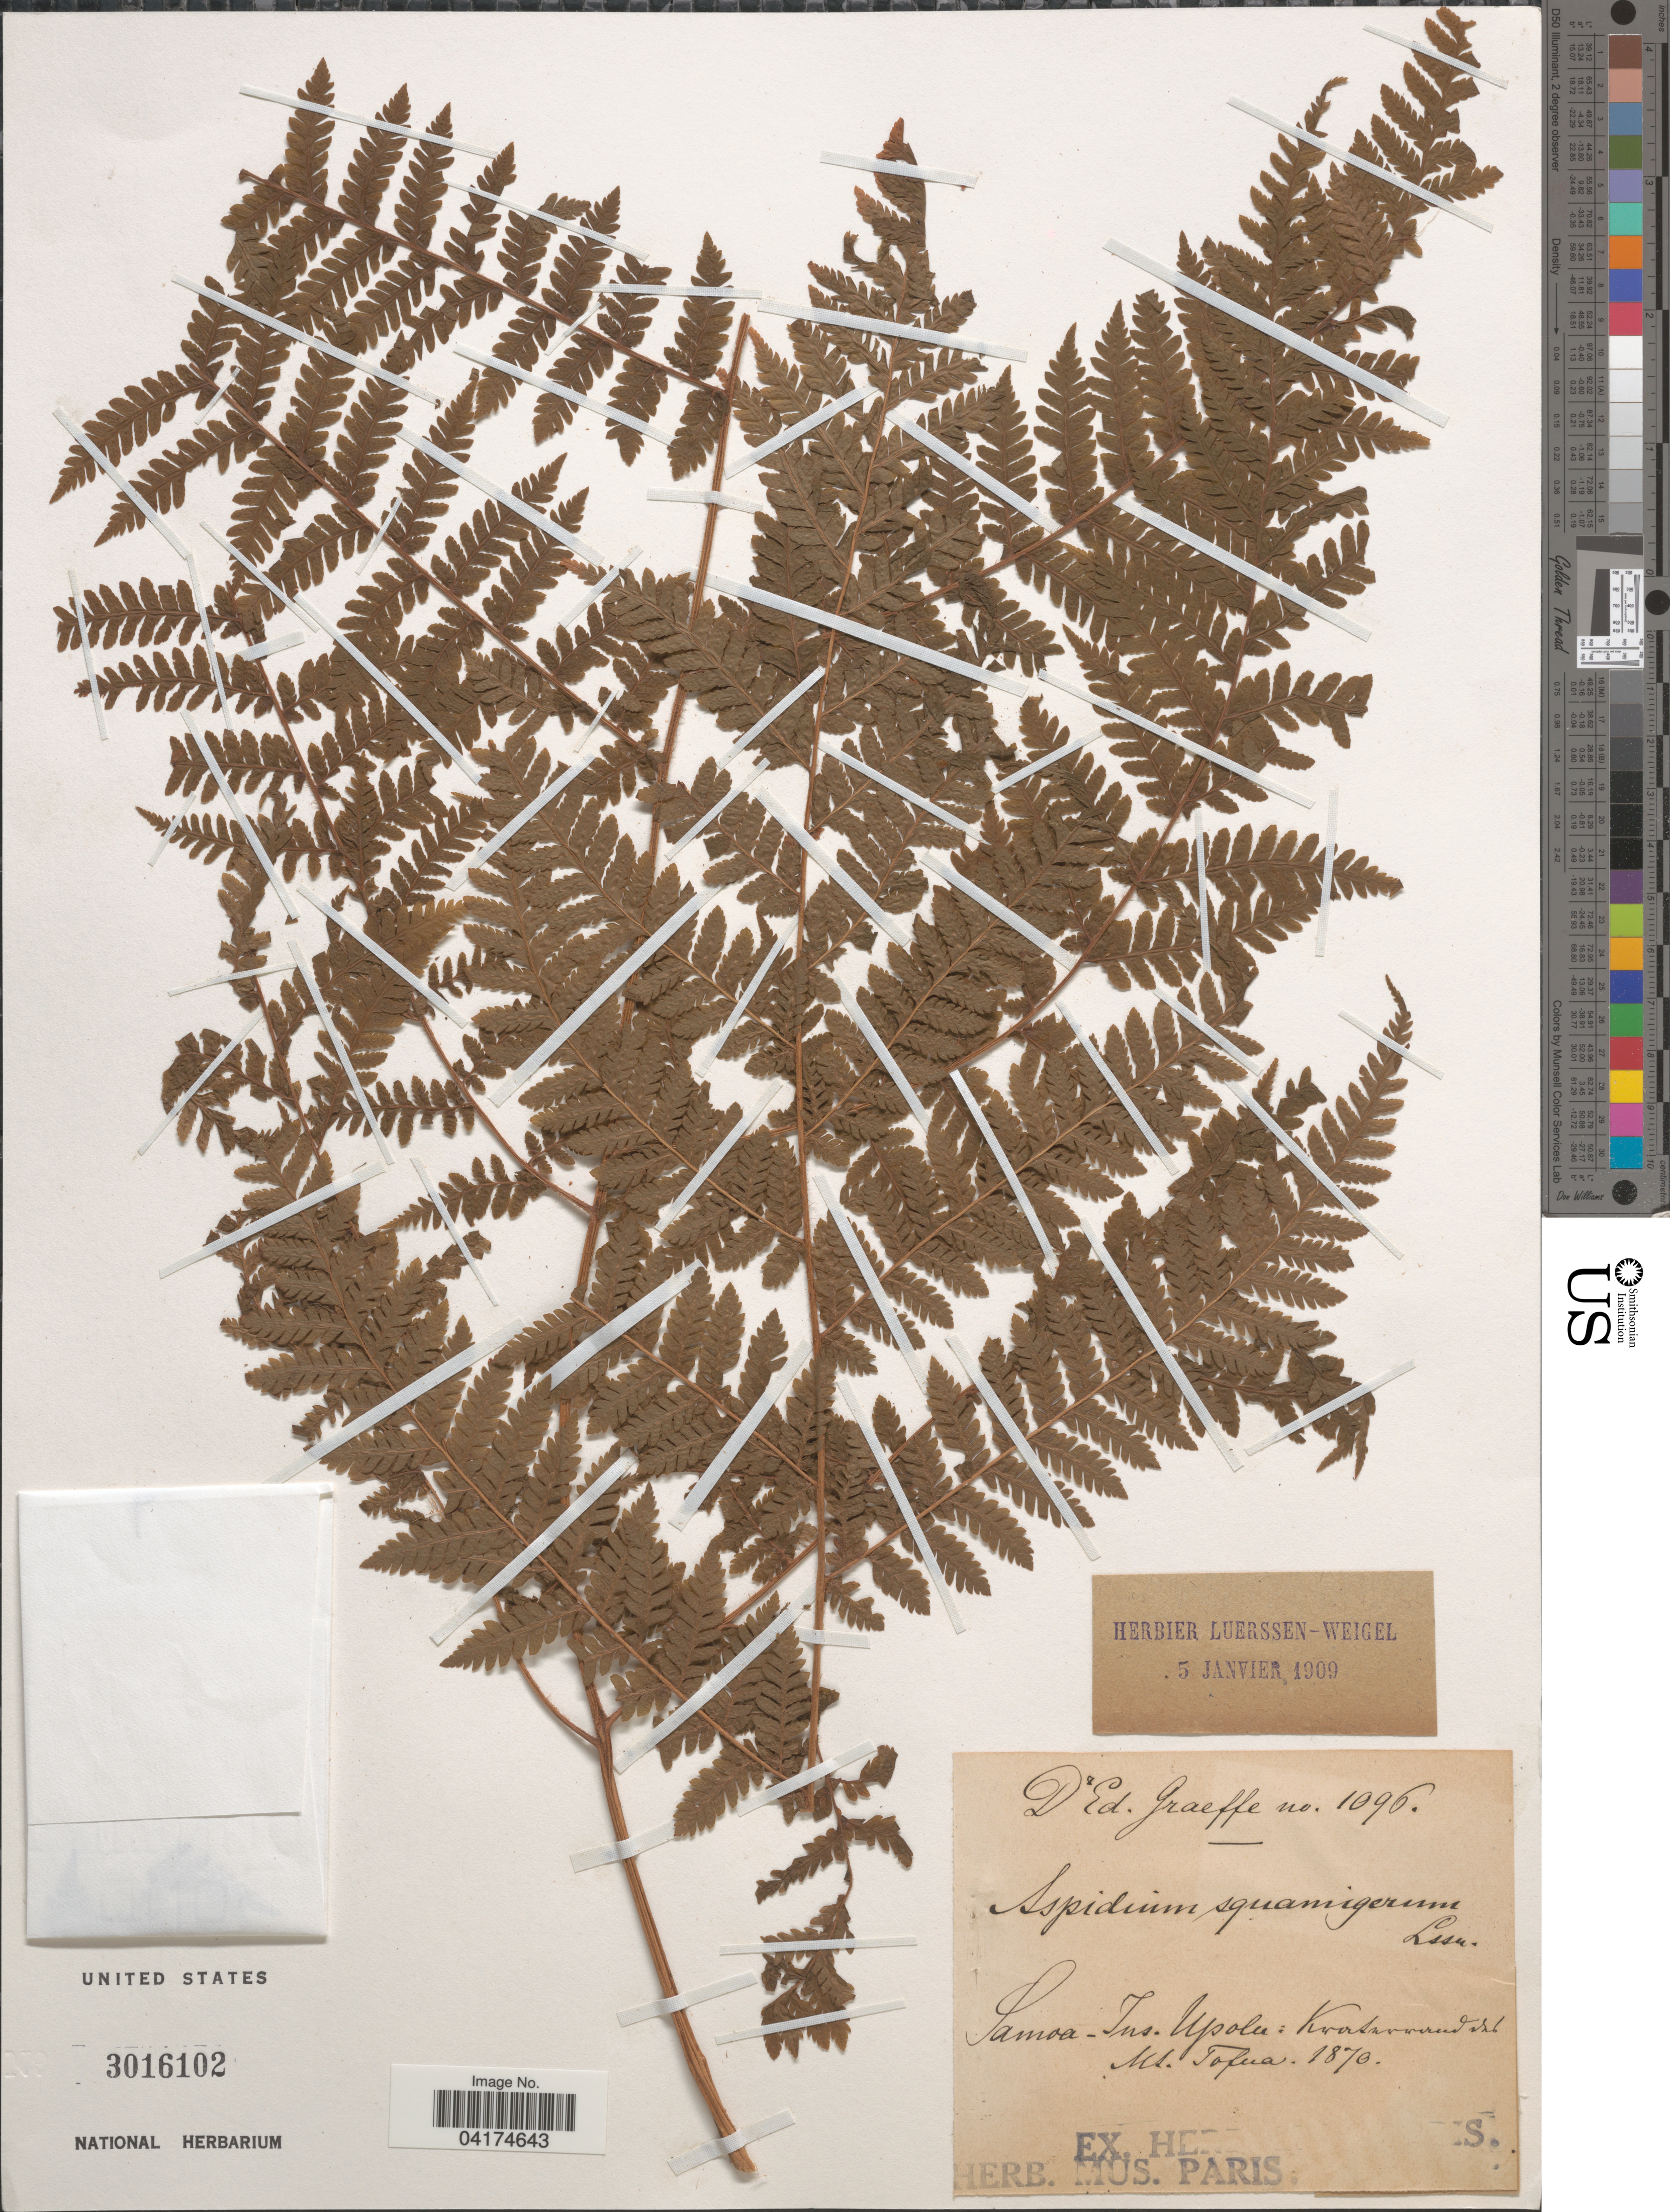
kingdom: Plantae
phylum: Tracheophyta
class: Polypodiopsida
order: Polypodiales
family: Tectariaceae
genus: Aspidium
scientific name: Aspidium squamigerum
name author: (Schltdl.) Fée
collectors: E. Graeffe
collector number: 1096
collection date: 1870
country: Samoa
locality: Samoa-Ins. Upolu: [illegible text]. Mt. Topua.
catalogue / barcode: US 3016102